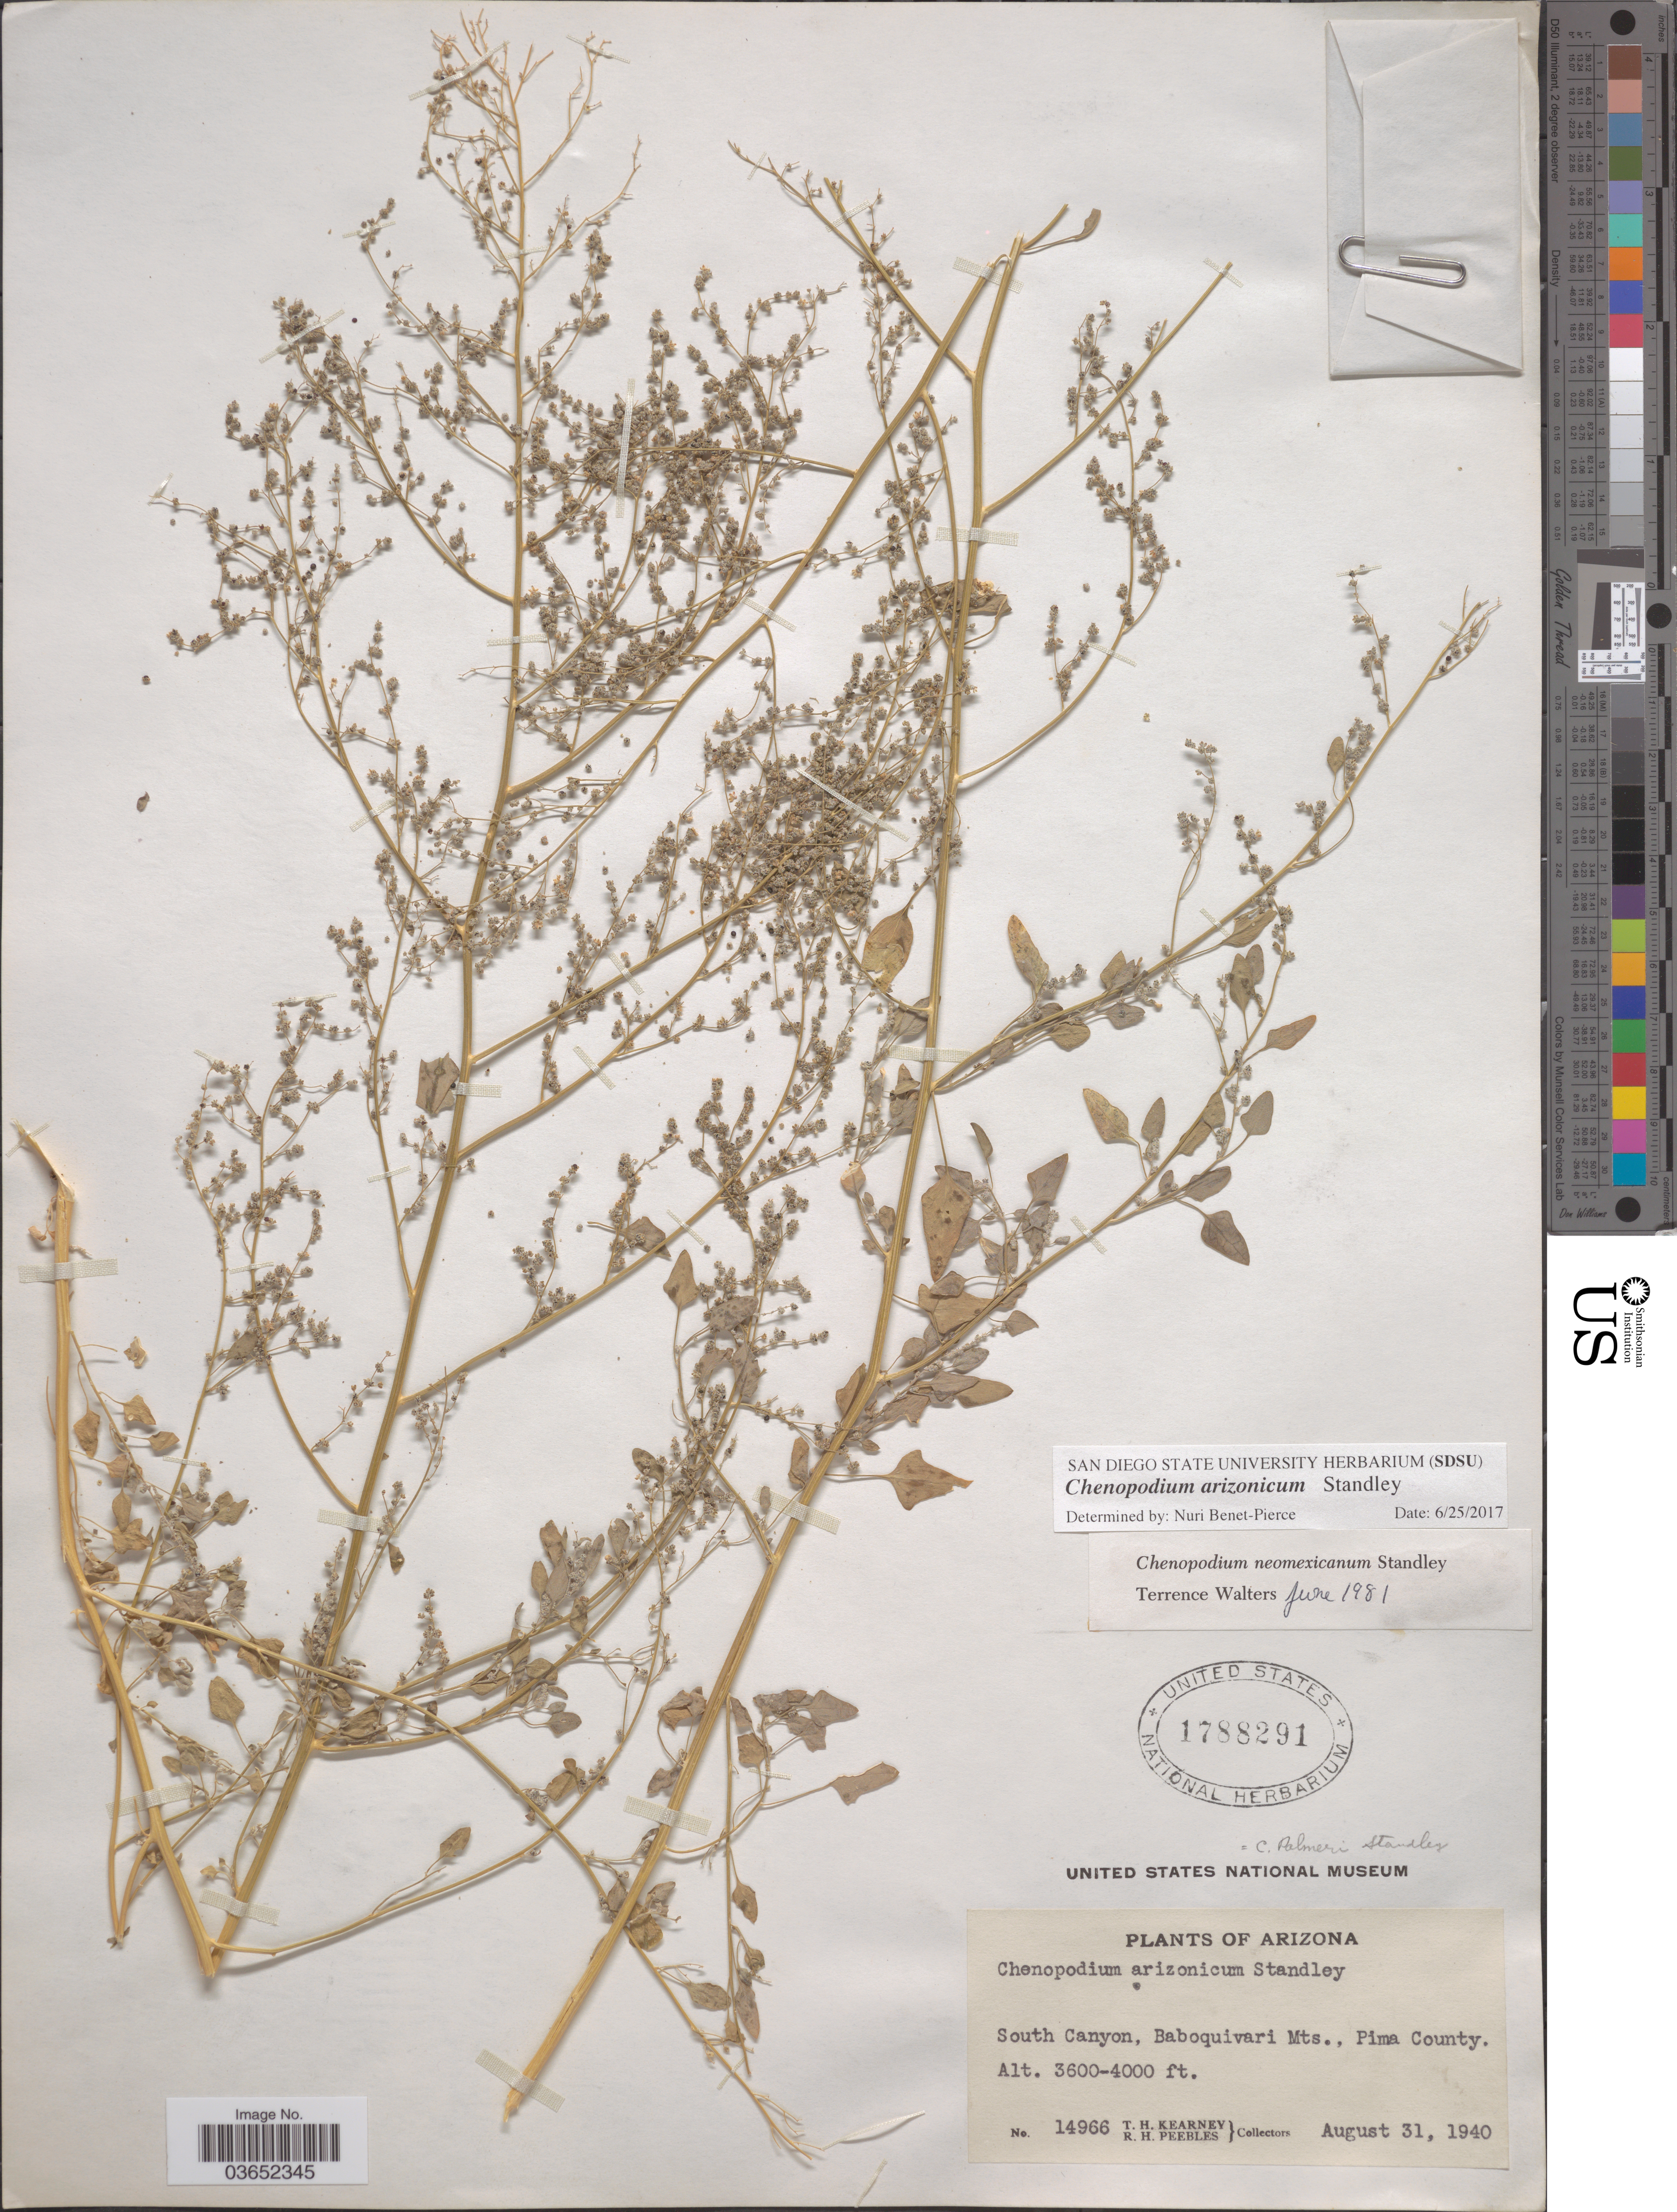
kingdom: Plantae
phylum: Tracheophyta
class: Magnoliopsida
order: Caryophyllales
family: Amaranthaceae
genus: Chenopodium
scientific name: Chenopodium arizonicum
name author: Standl.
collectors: T. H. Kearney & R. H. Peebles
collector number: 14966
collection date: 1940-08-31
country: United States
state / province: Arizona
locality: South Canyon, Baboquivari Mts., Pima County.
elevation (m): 1097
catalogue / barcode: US 1788291